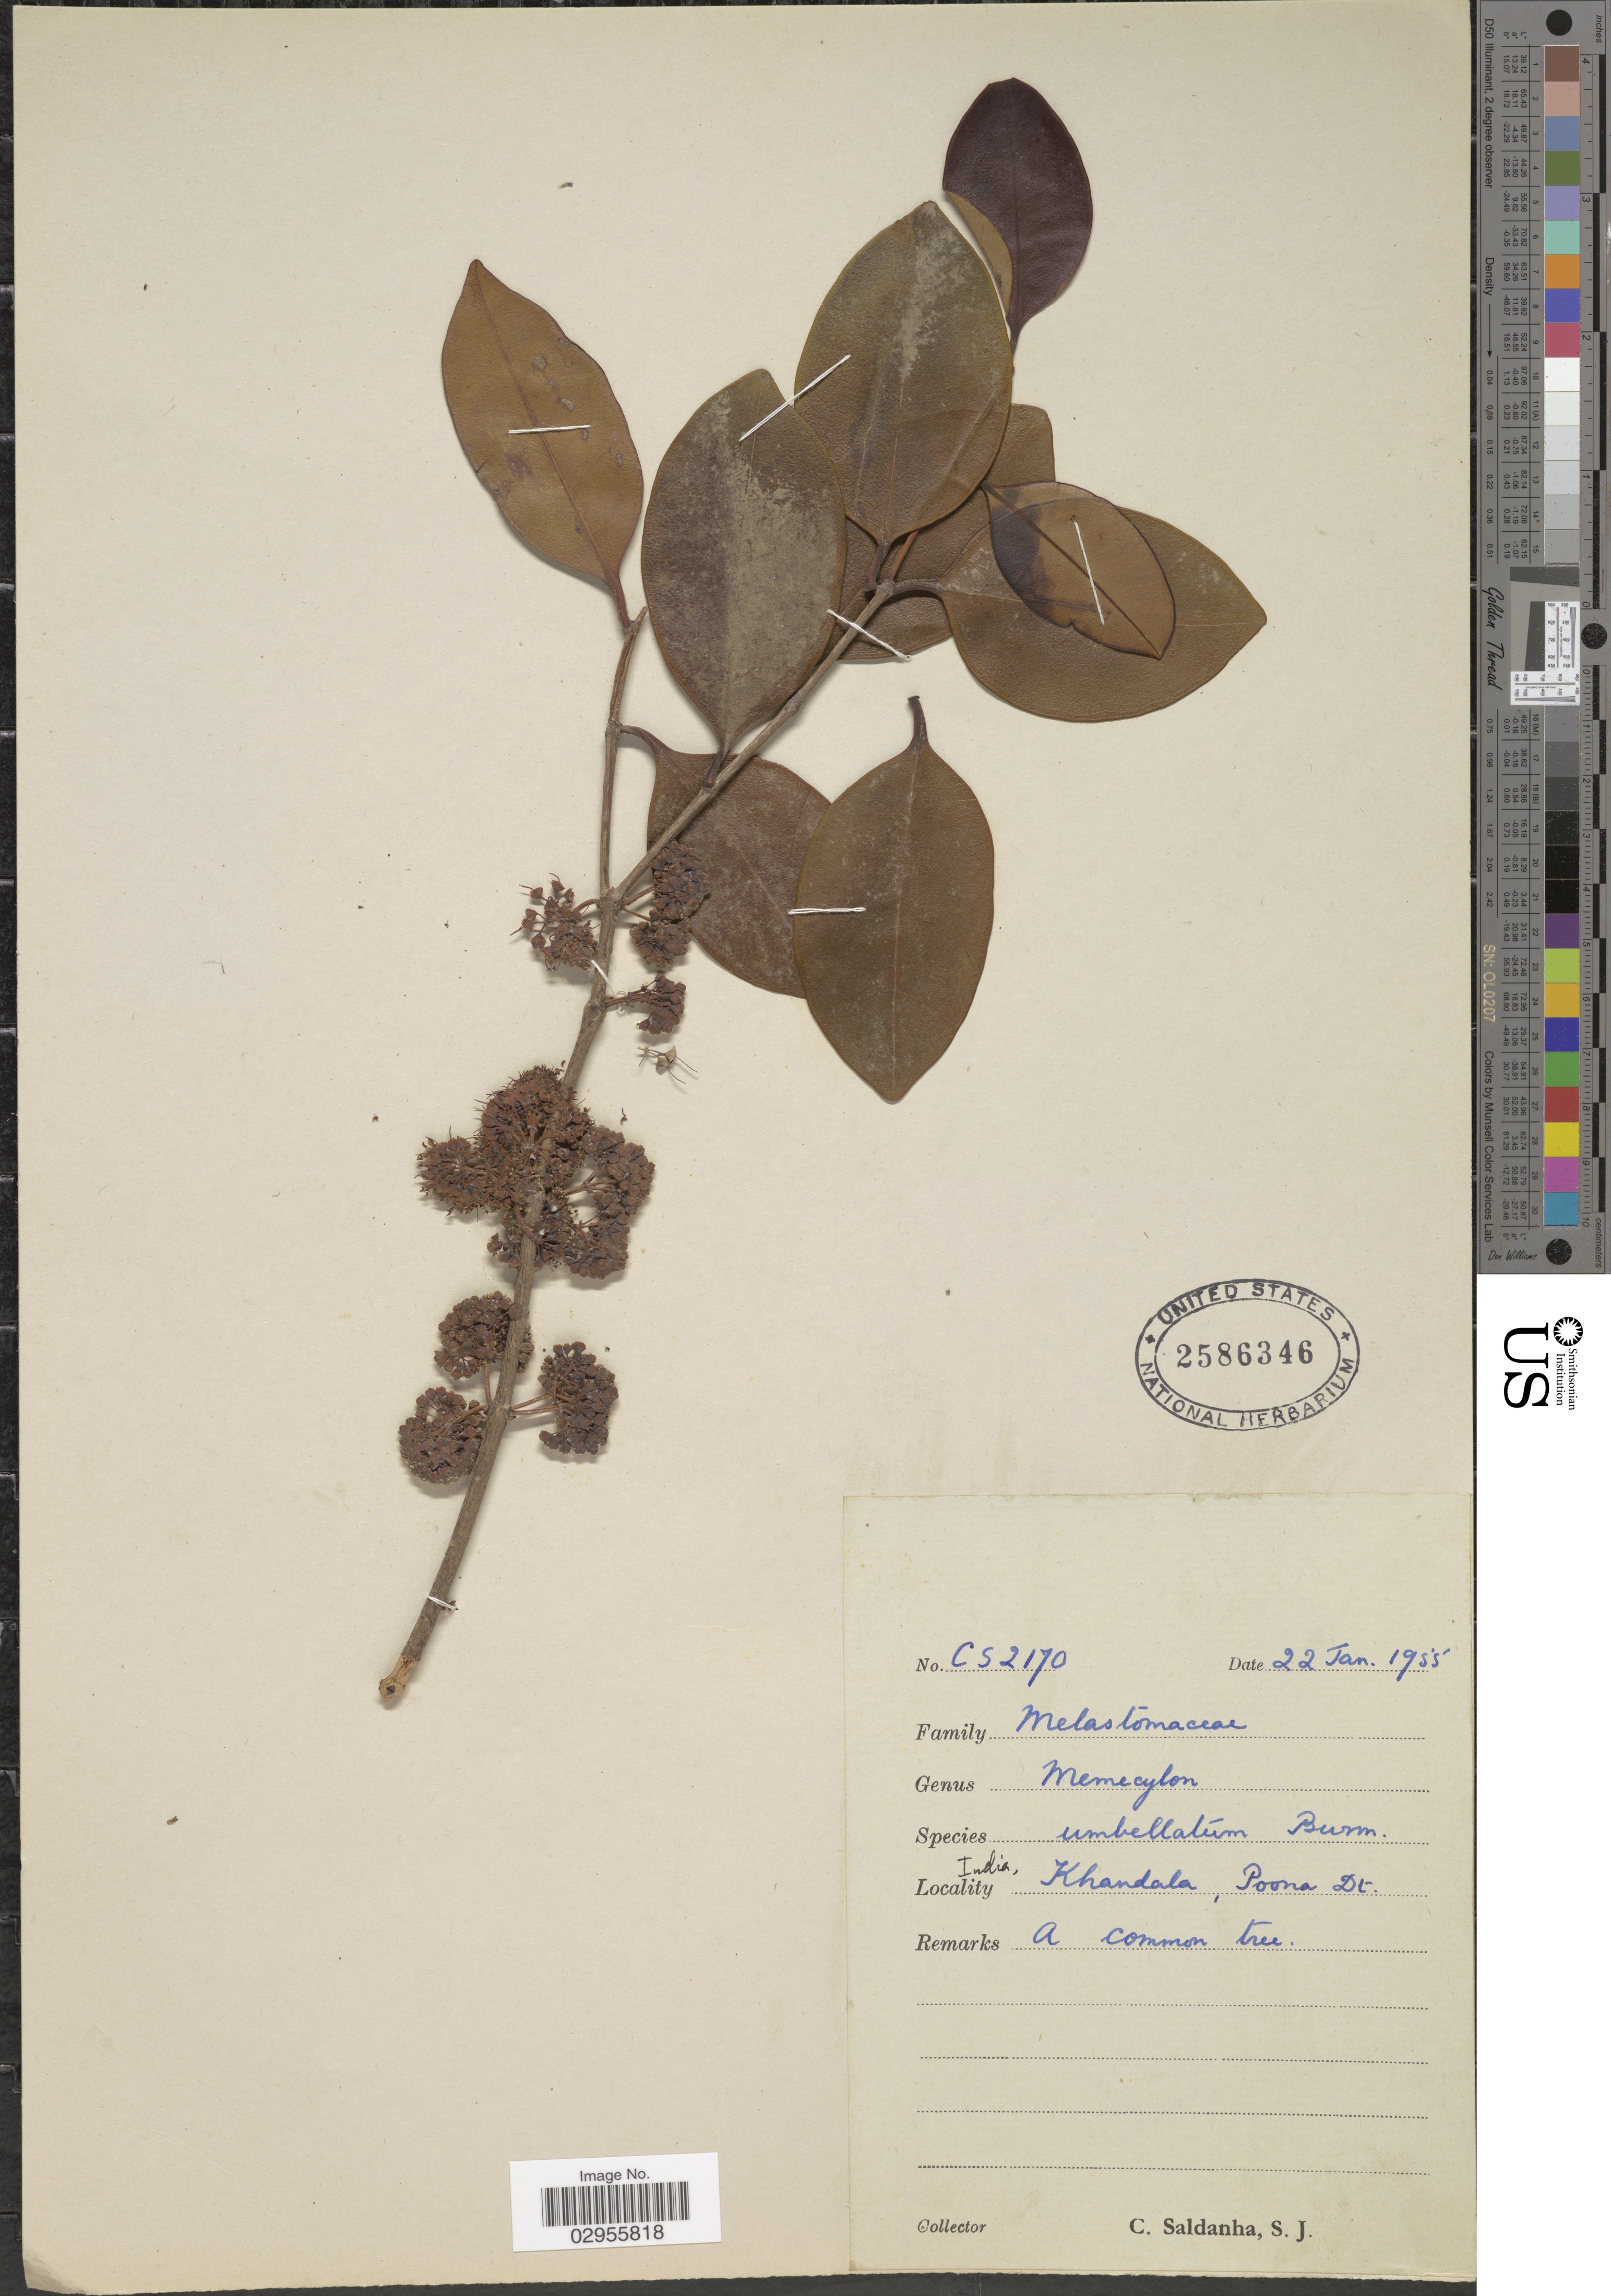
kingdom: Plantae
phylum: Tracheophyta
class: Magnoliopsida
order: Myrtales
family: Melastomataceae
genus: Memecylon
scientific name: Memecylon umbellatum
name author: Burm. f.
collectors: C. Saldanha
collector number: CS2170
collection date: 1955-01-22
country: India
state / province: Maharashtra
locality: Khandala, Poona Dt.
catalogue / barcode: US 2586346